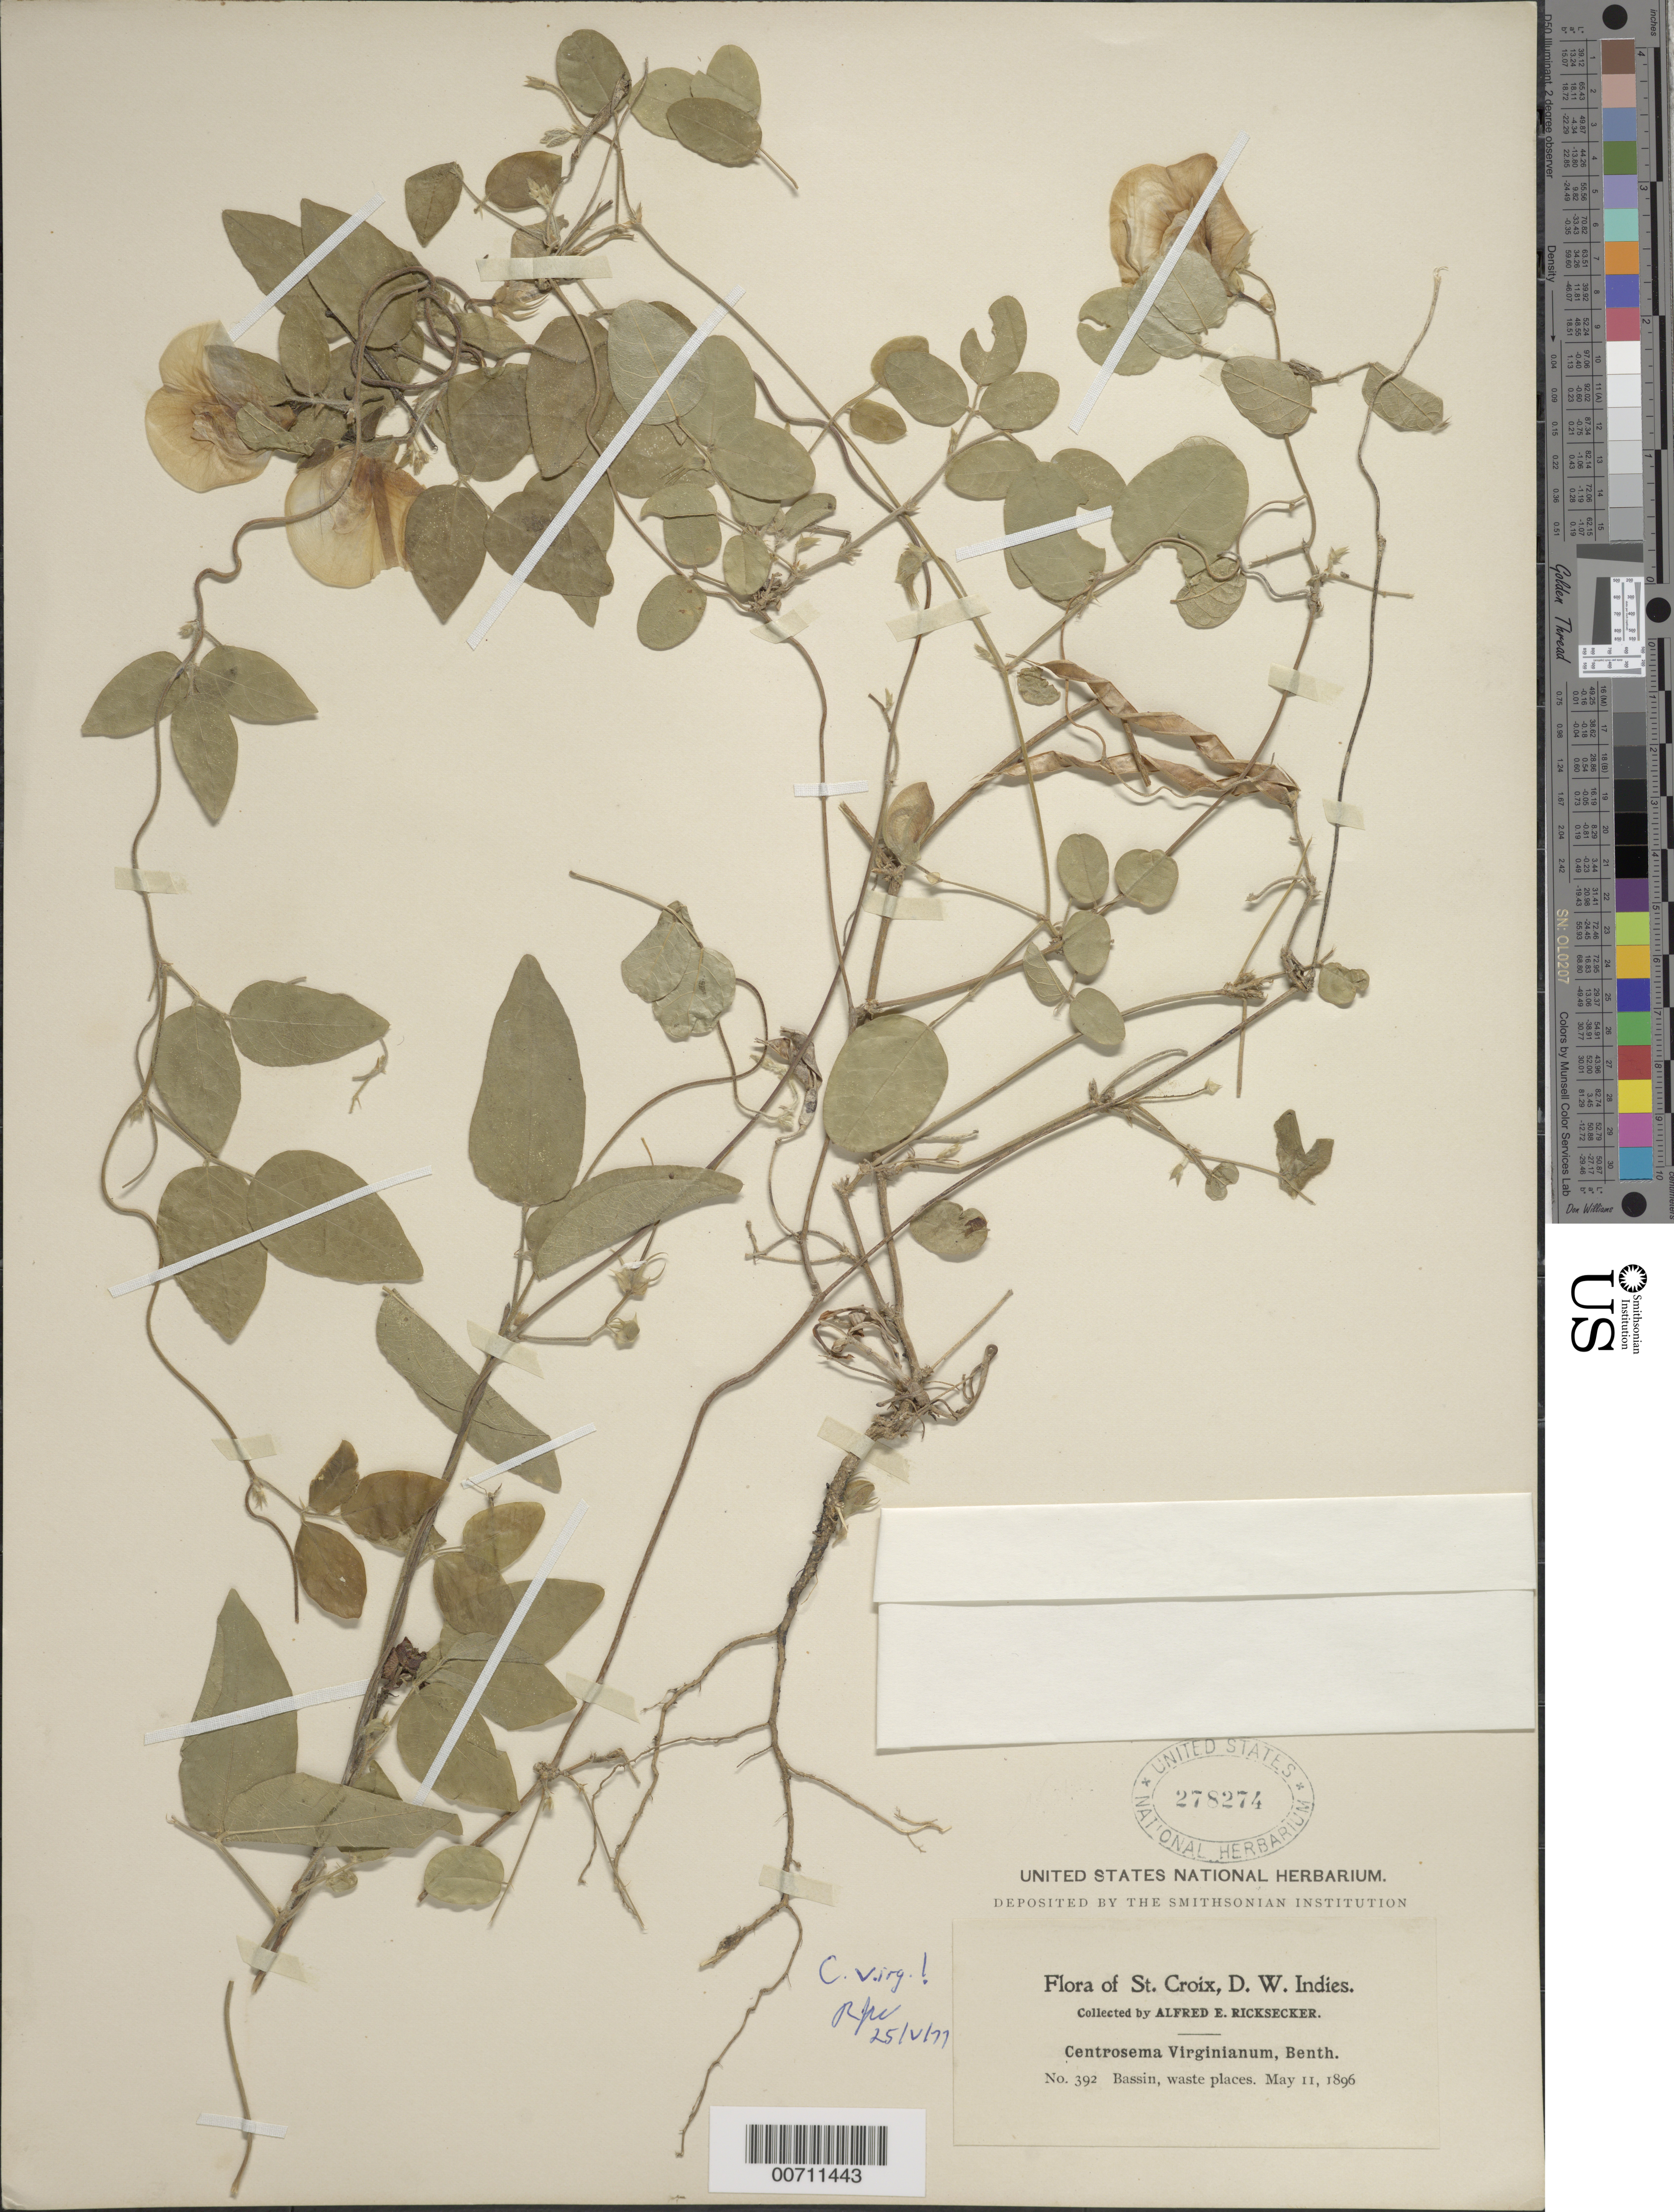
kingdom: Plantae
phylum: Tracheophyta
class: Magnoliopsida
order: Fabales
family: Fabaceae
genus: Centrosema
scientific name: Centrosema virginianum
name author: (L.) Benth.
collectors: A. E. Ricksecker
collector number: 392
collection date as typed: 11 May 1896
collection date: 1896-05-11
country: U.S. Virgin Islands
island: St. Croix Island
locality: Bassin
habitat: Bassin, waste places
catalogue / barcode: US 278274